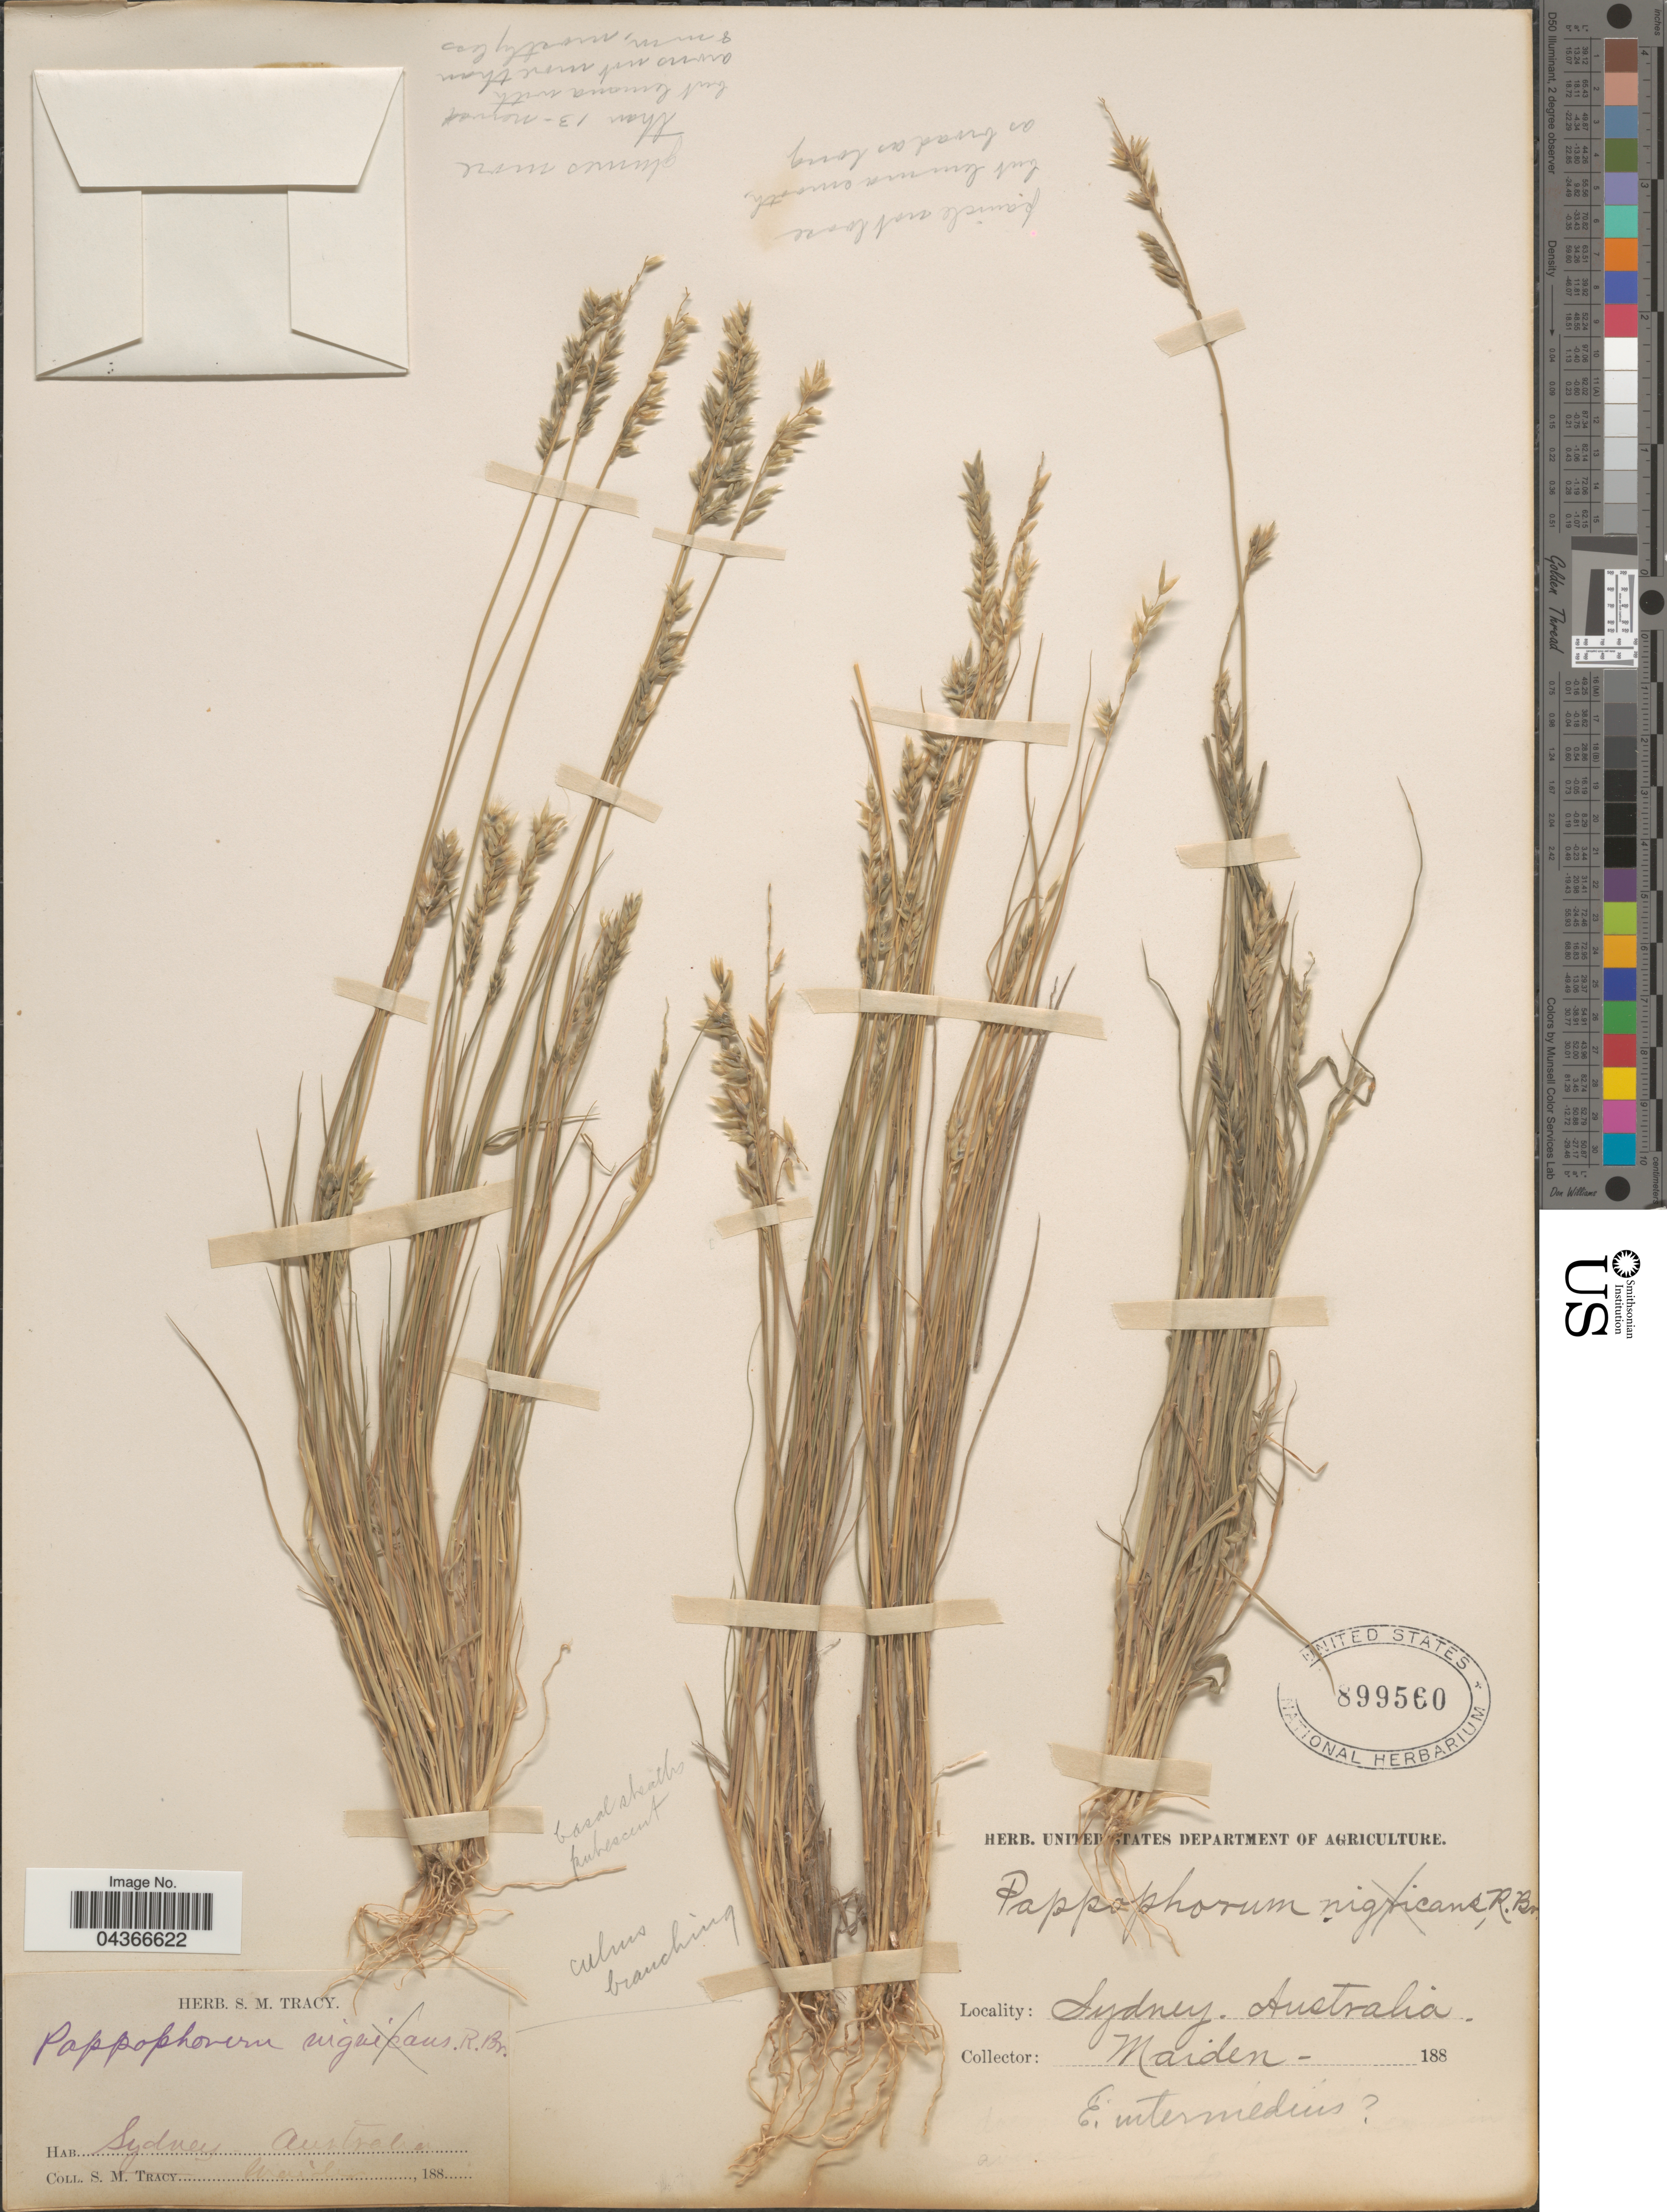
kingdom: Plantae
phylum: Tracheophyta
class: Liliopsida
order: Poales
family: Poaceae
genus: Enneapogon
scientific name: Enneapogon intermedius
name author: N.T. Burb.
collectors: Maiden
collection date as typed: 188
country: Australia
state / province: New South Wales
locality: Sydney.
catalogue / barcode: US 899560